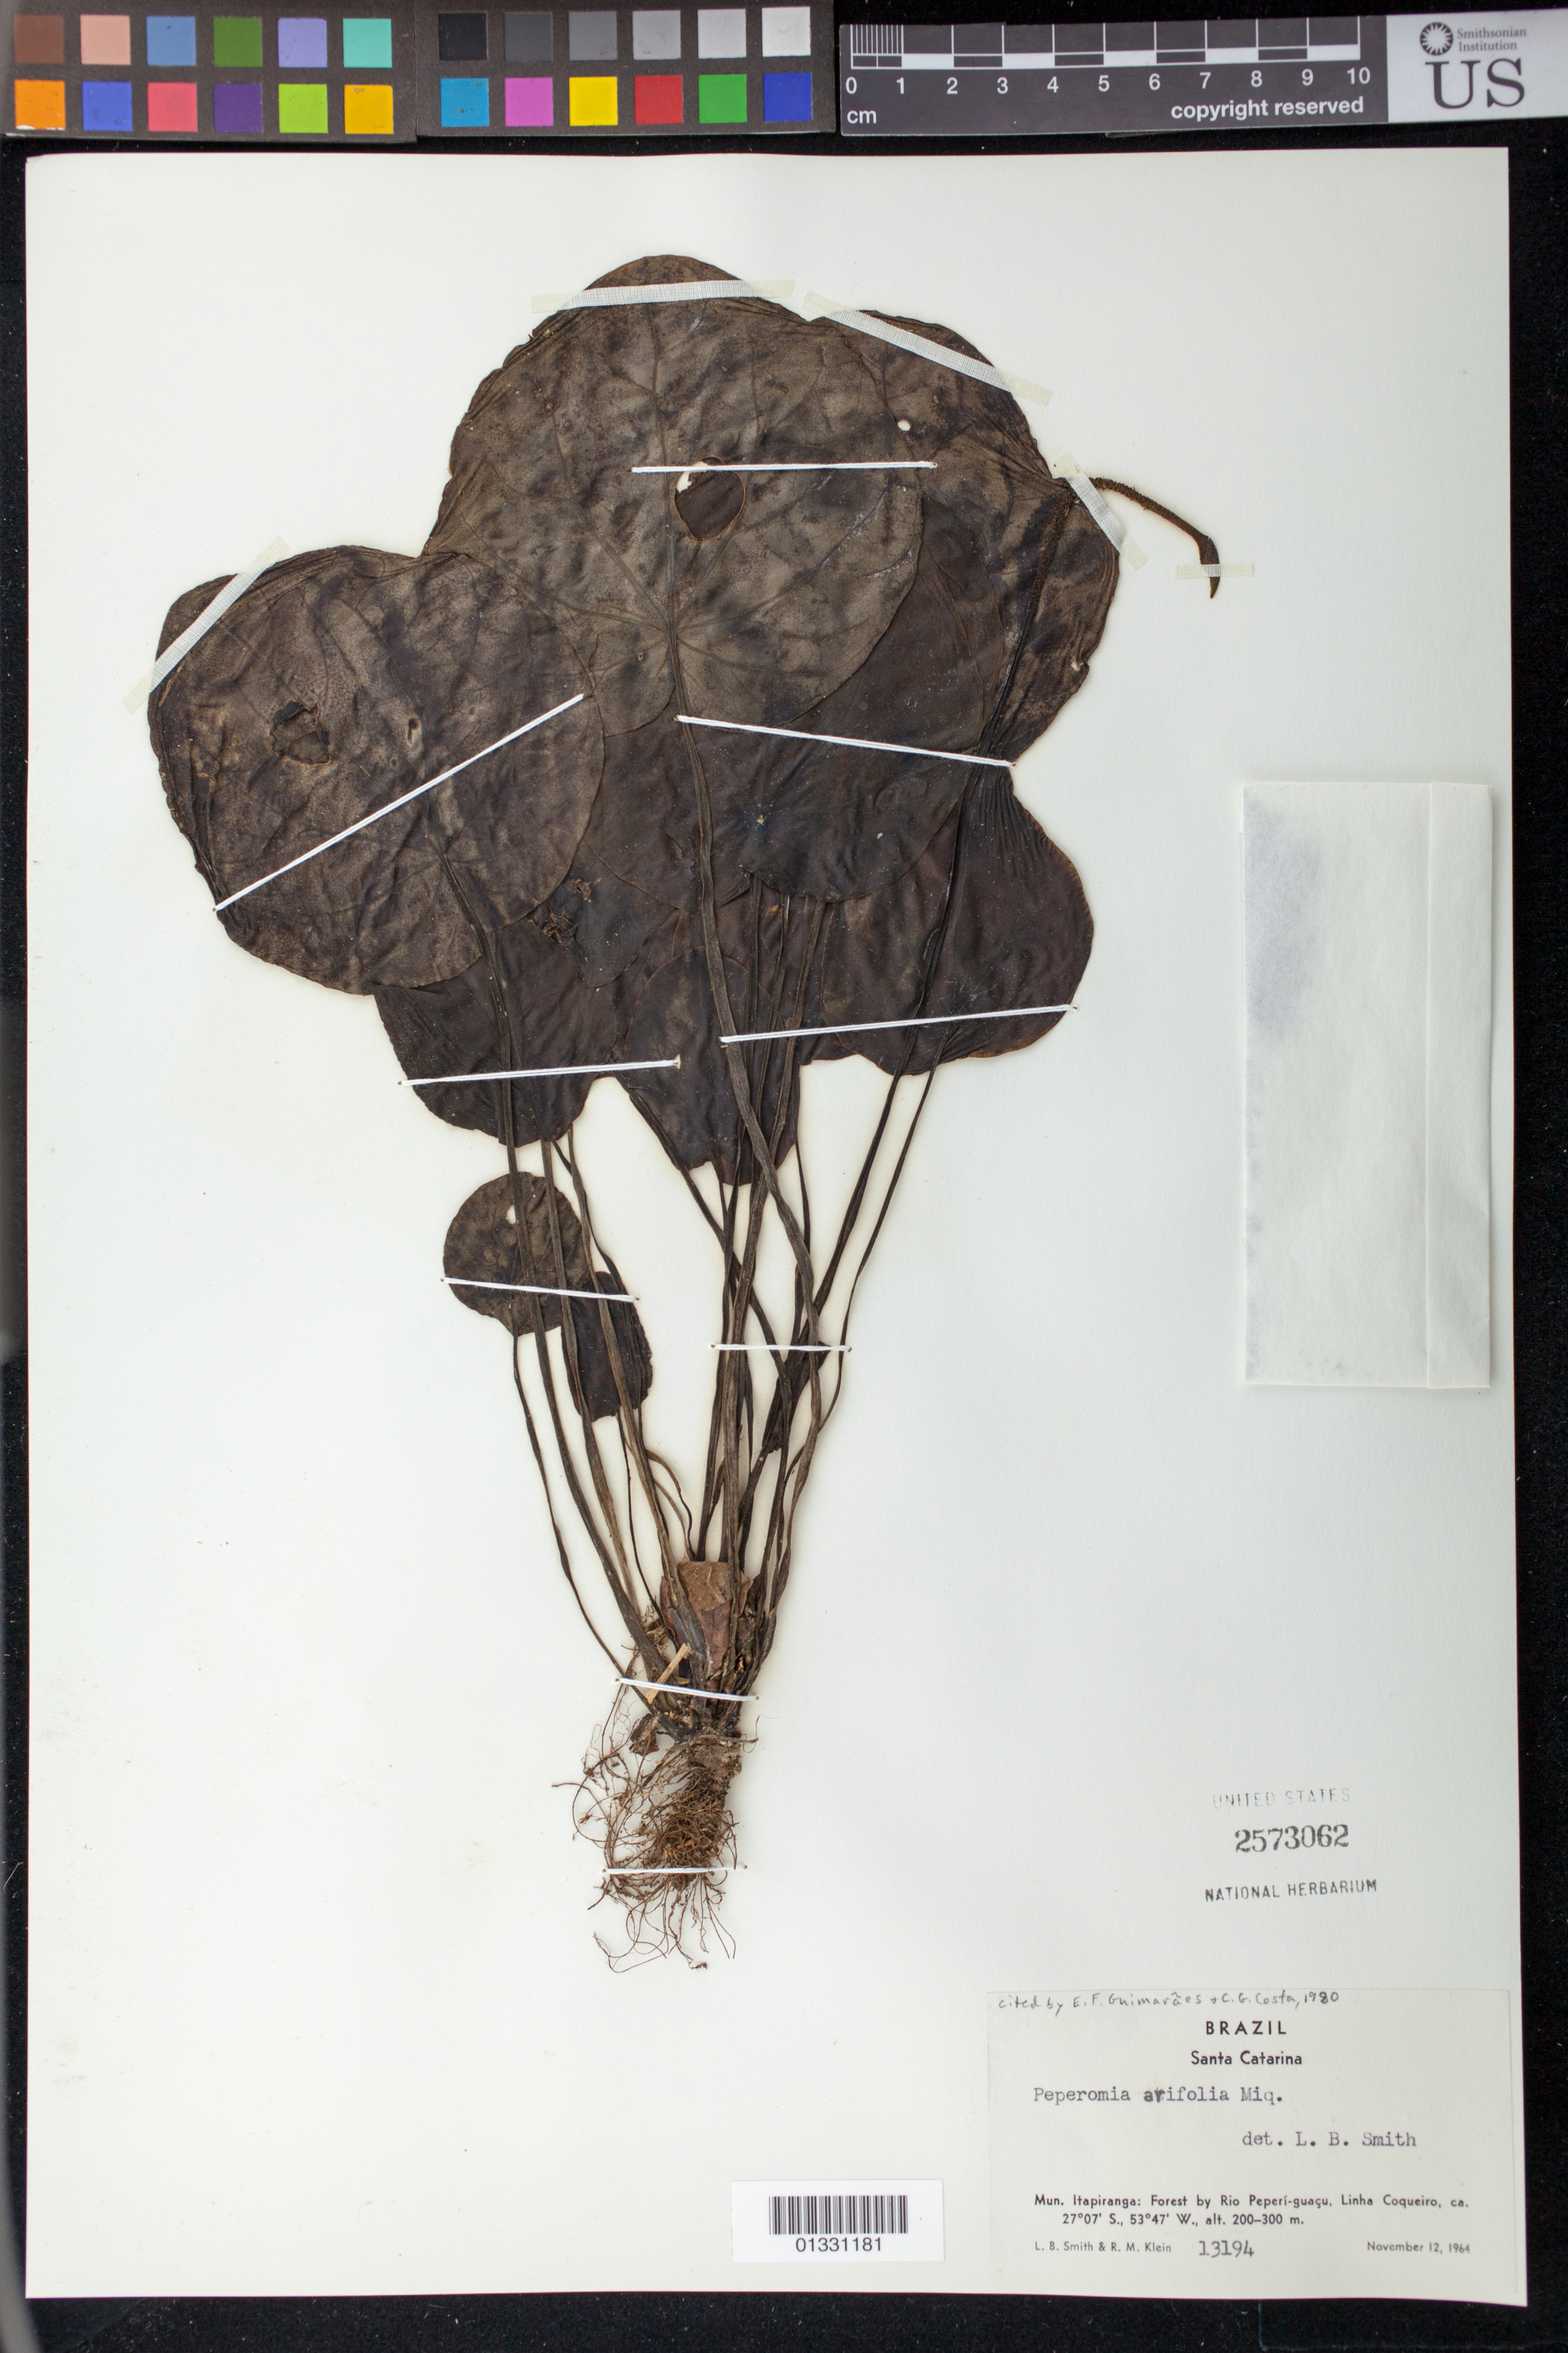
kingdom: Plantae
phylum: Tracheophyta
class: Magnoliopsida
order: Piperales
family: Piperaceae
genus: Peperomia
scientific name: Peperomia arifolia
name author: Miq.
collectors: L. Smith & R. M. Klein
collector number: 13194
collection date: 1964-11-12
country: Brazil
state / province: Santa Catarina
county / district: Itapiranga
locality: Forest by Rio Peperí-guaçu, Linha Coqueiro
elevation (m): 200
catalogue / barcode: US 2573062